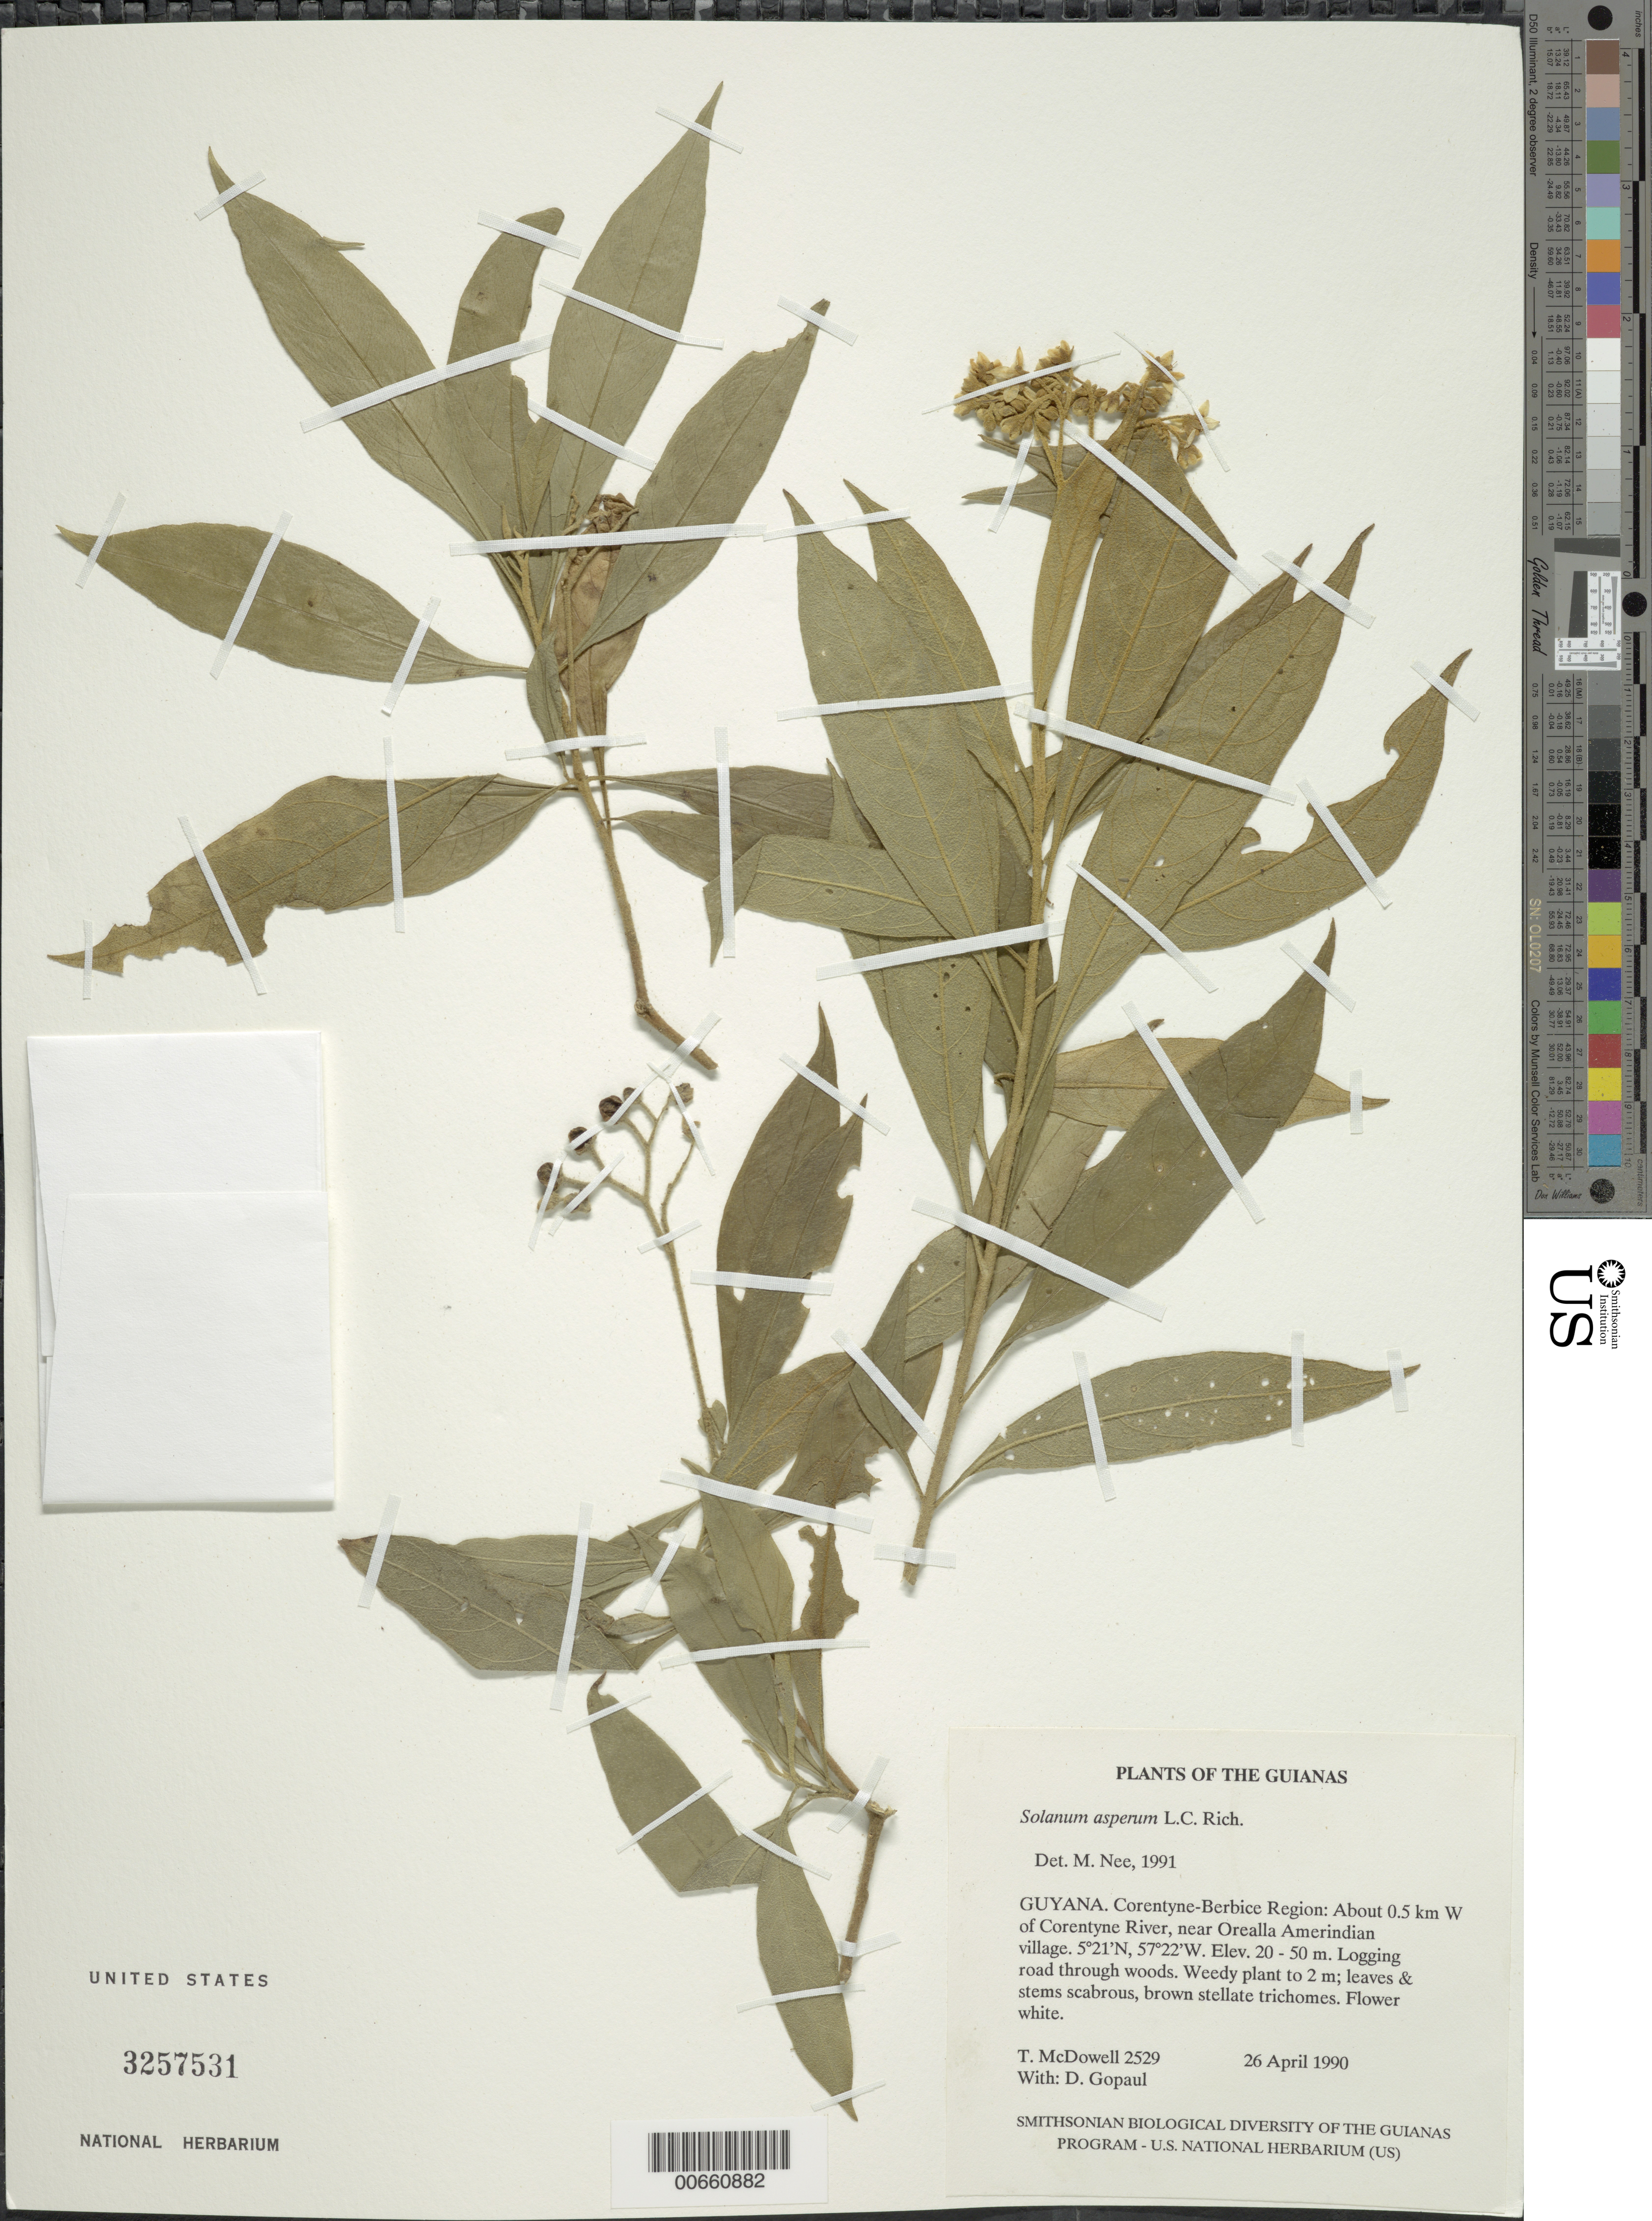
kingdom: Plantae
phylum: Tracheophyta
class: Magnoliopsida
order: Solanales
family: Solanaceae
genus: Solanum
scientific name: Solanum asperum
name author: Rich.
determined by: Nee, Michael H.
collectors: T. McDowell & D. Gopaul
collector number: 2529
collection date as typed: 4 Apr 1990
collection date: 1990-04-04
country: Guyana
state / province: E. Berbice-Corentyne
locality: About 0.5 km W of Corentyne River, near Orealla Amerindian village, logging road through woods.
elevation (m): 20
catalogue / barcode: US 3257531